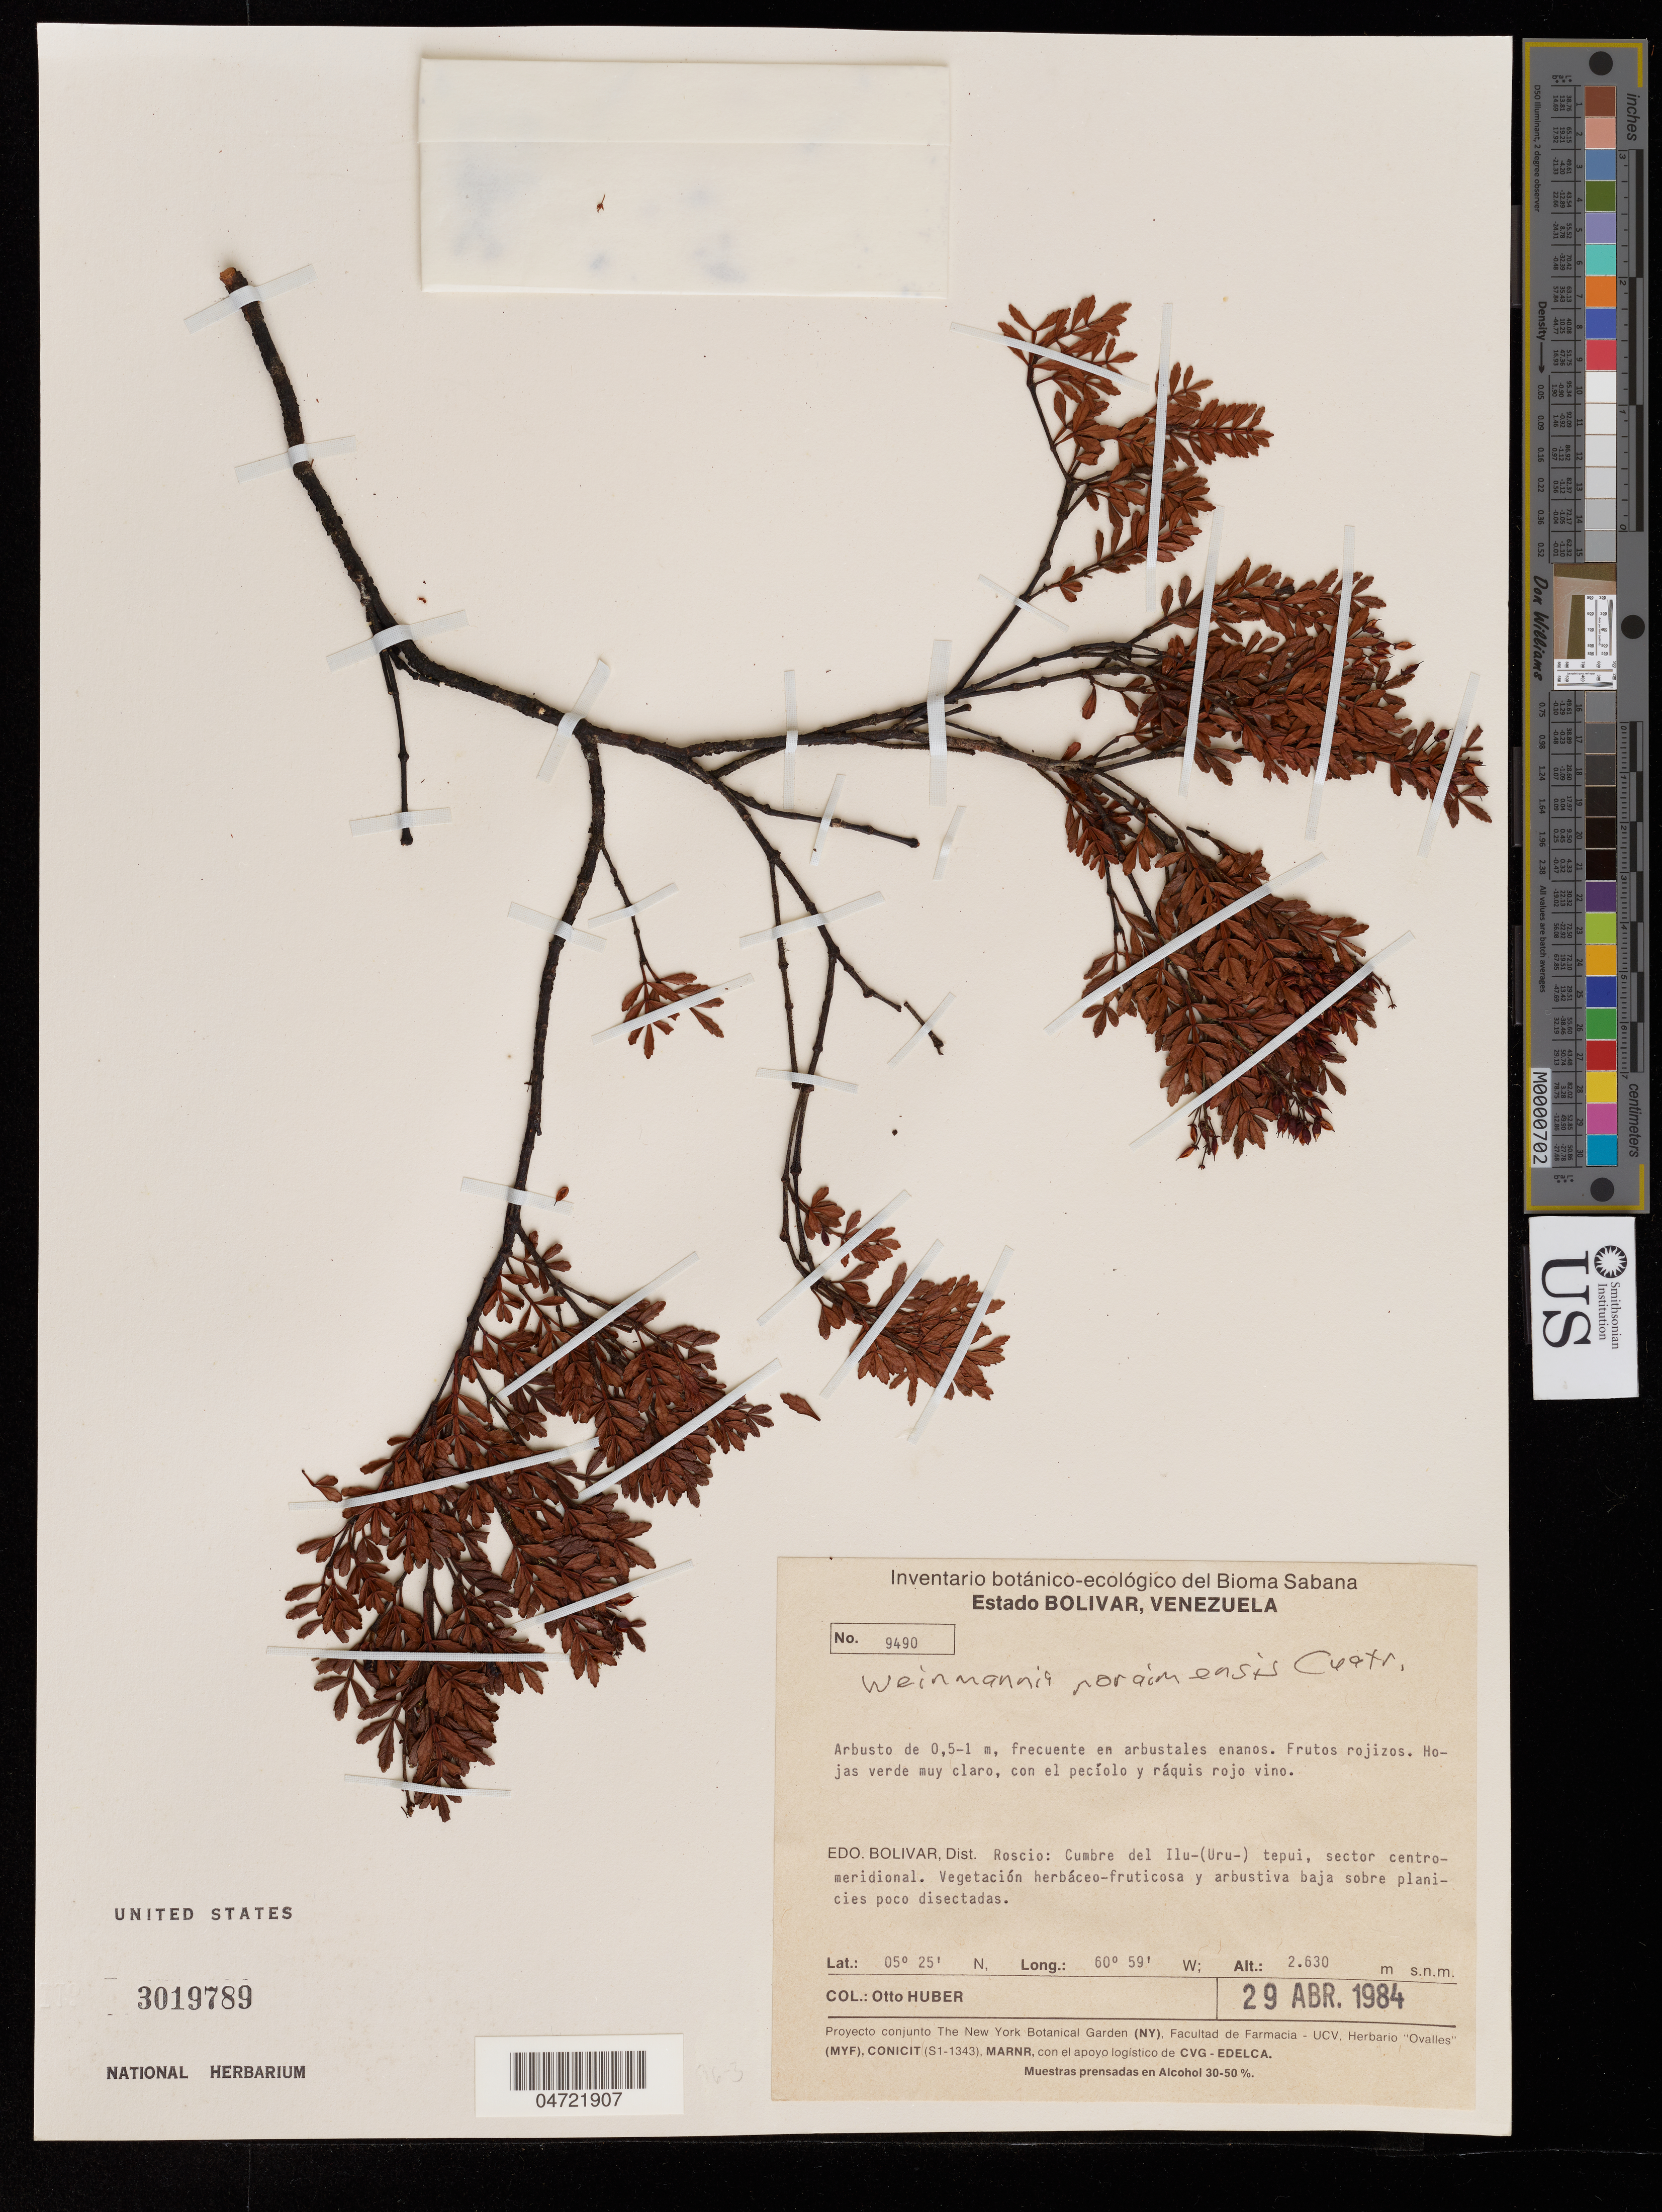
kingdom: Plantae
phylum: Tracheophyta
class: Magnoliopsida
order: Oxalidales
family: Cunoniaceae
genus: Weinmannia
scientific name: Weinmannia roraimensis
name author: Cuatrec.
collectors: O. Huber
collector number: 9490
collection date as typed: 29-Apr-84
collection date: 1984-04-29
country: Venezuela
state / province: Bolívar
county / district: Roscio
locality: Ilu-(Uru)-tepuí, cumbre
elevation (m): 2630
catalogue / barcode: US 3019789